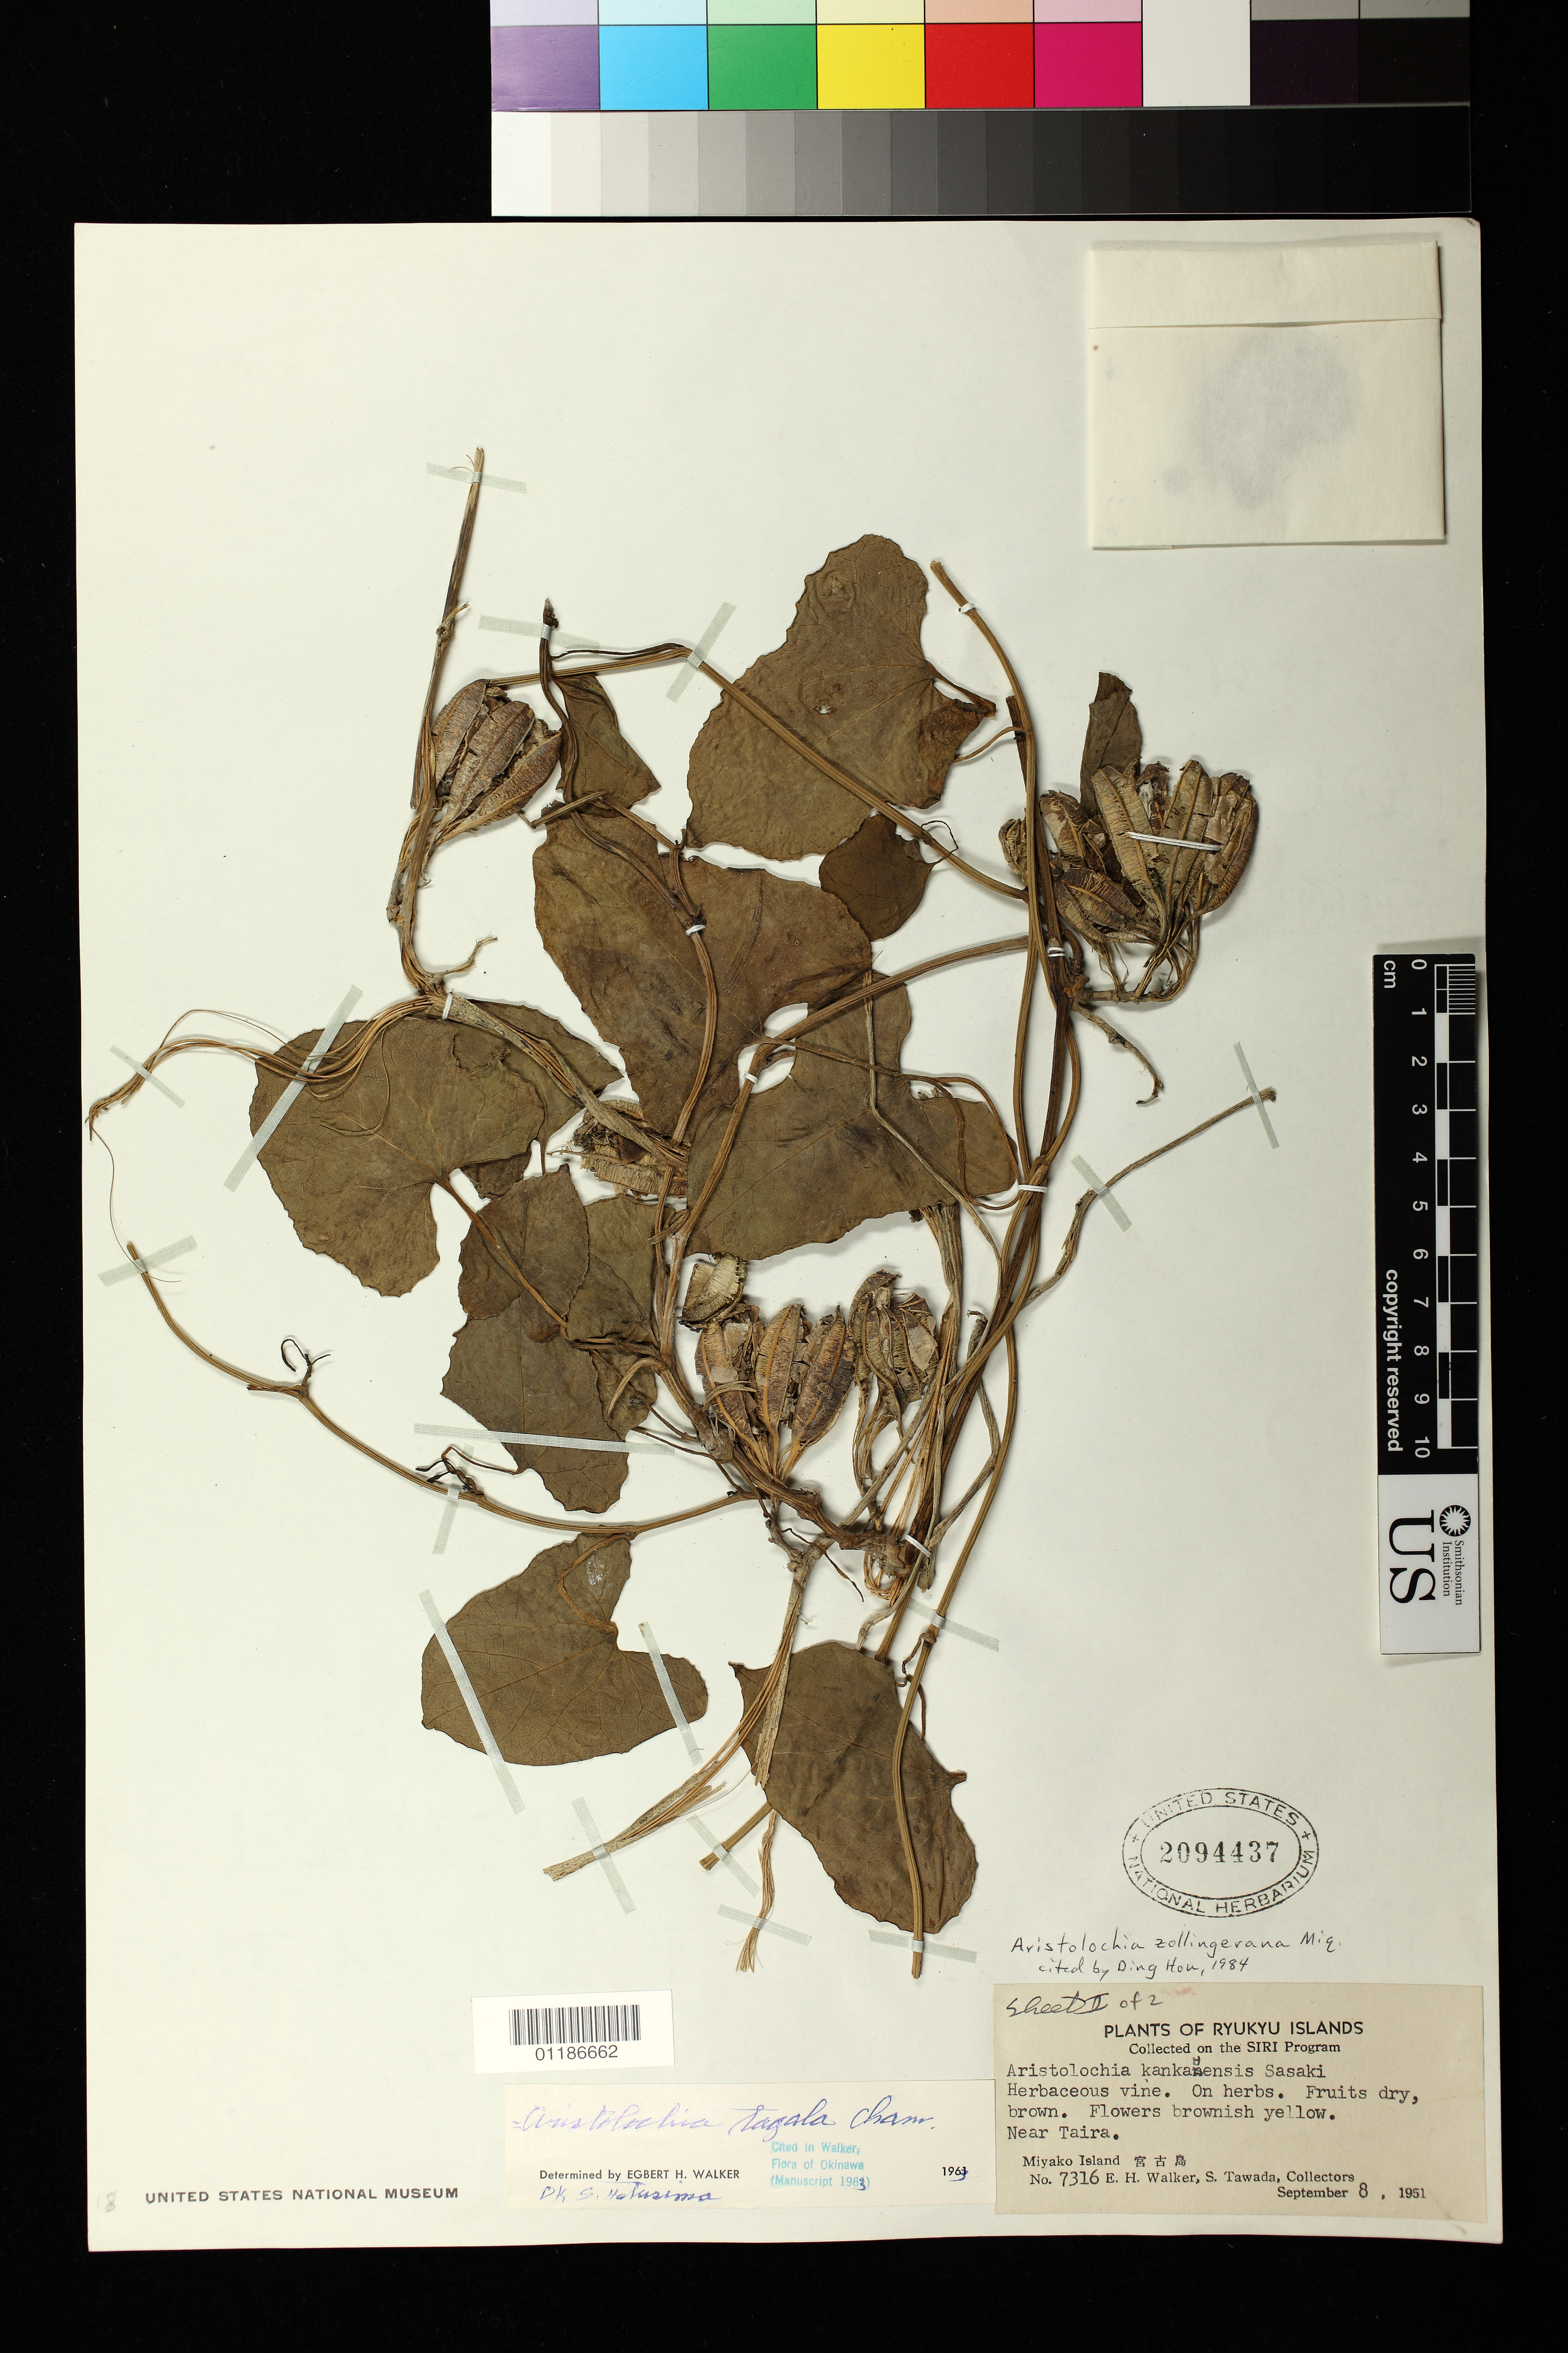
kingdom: Plantae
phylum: Tracheophyta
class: Magnoliopsida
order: Piperales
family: Aristolochiaceae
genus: Aristolochia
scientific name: Aristolochia zollingeriana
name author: Miq.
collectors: E. H. Walker & S. Tawada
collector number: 7316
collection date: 1951-09-08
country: Japan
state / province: Okinawa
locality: Near Taira. Miyako Island.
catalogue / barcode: US 2094437